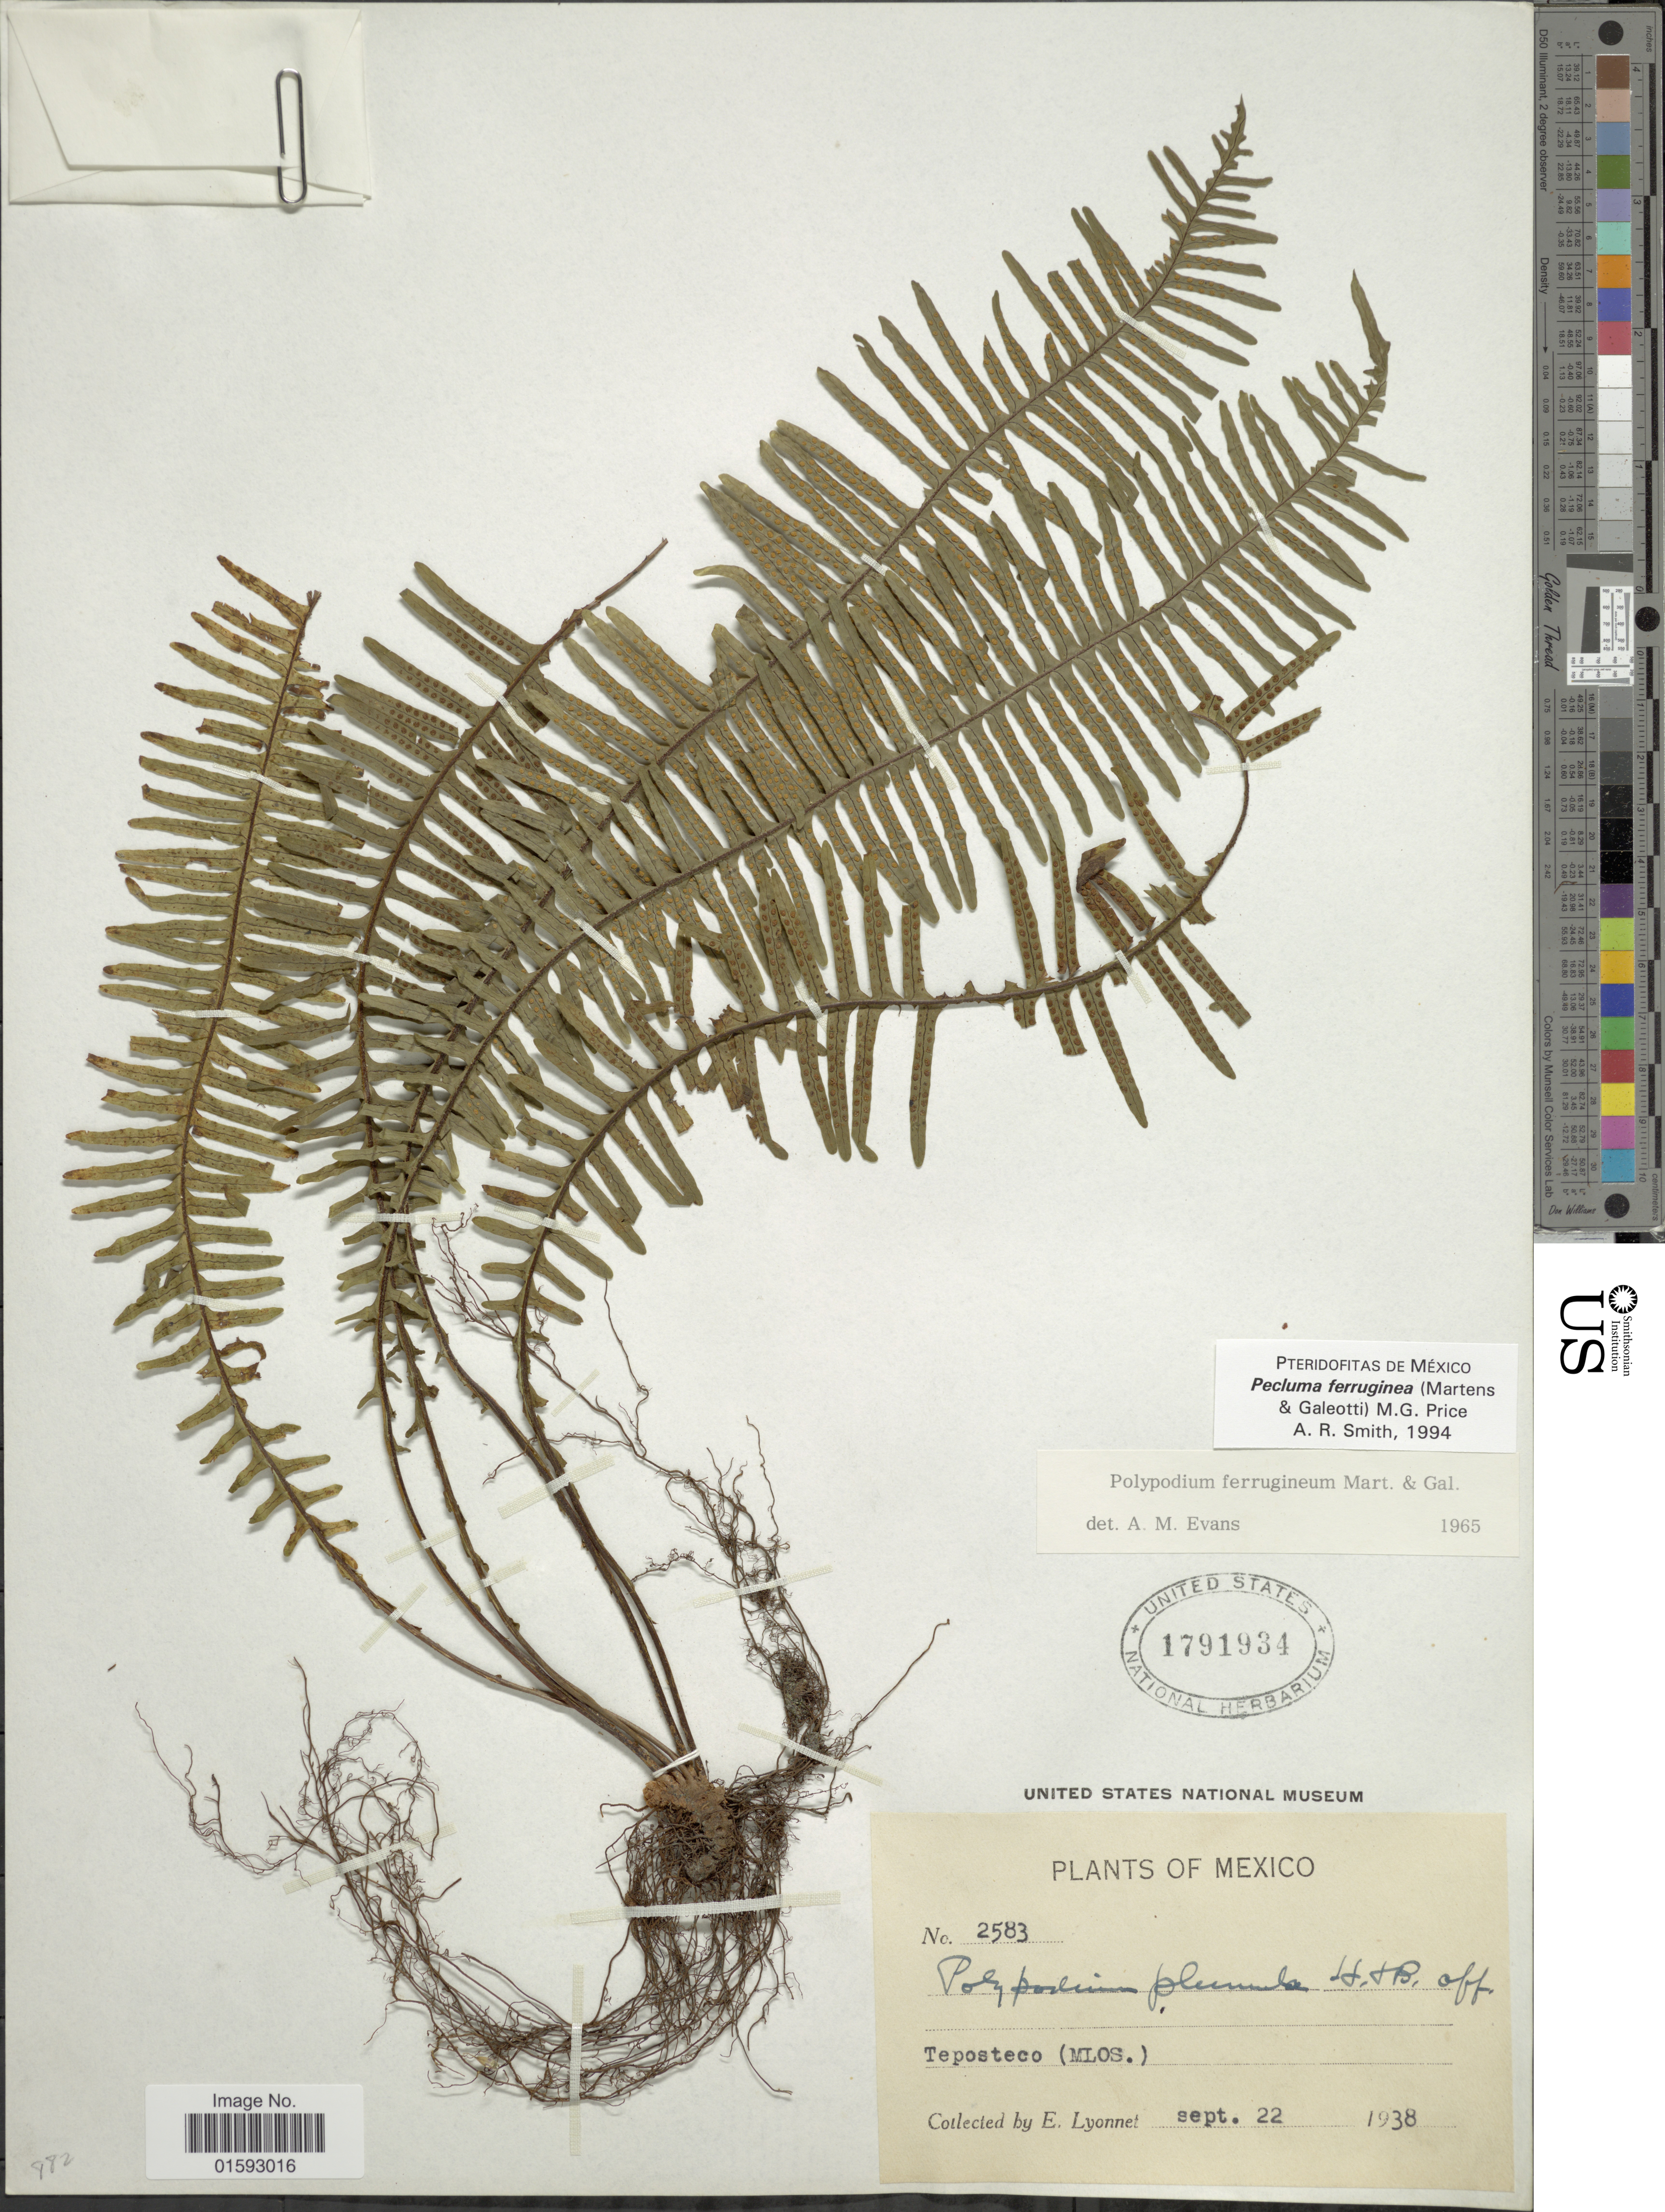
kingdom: Plantae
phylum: Tracheophyta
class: Polypodiopsida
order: Polypodiales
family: Polypodiaceae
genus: Pecluma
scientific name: Pecluma ferruginea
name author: (M. Martens & Galeotti) Price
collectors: E. Lyonnet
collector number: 2583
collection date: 1938-09-22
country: Mexico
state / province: Morelos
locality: Teposteco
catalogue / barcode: US 1791934